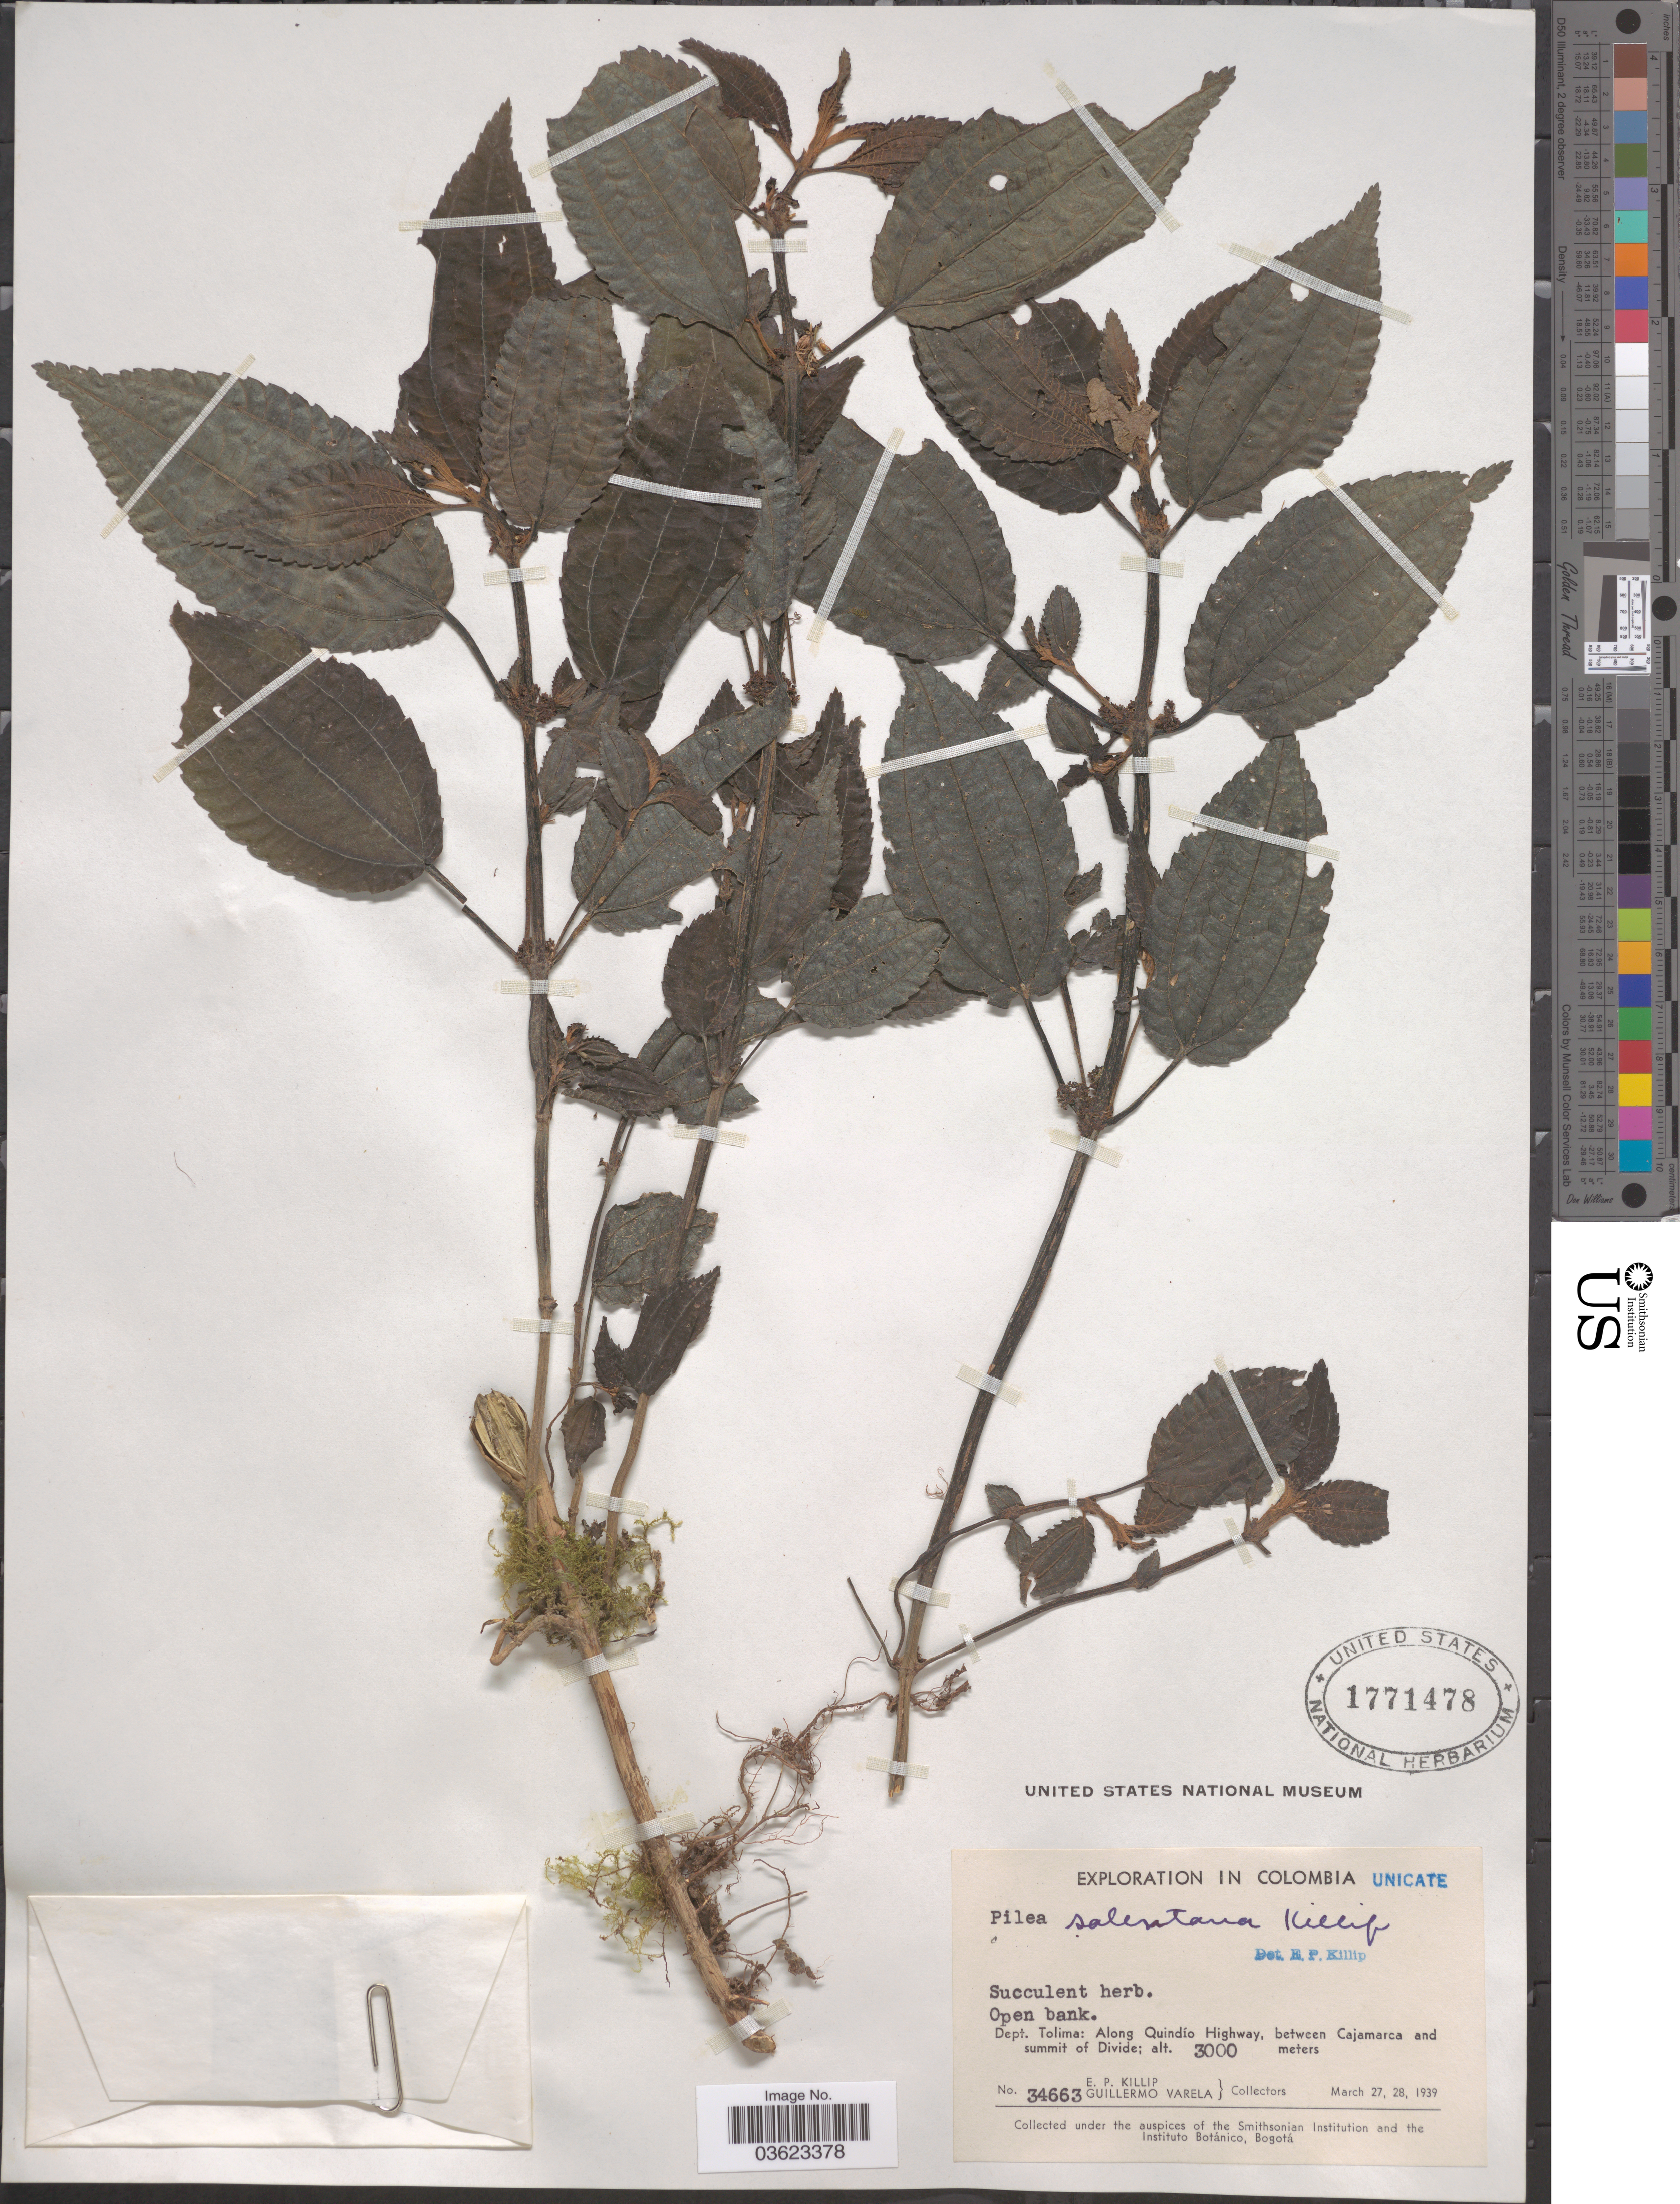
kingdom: Plantae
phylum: Tracheophyta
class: Magnoliopsida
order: Rosales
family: Urticaceae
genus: Pilea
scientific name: Pilea salentana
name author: Killip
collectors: E. P. Killip & G. Varela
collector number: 34663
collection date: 1939-03-27/1939-03-28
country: Colombia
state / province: Tolima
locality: Dept. Tolima: Along Quindío Highway, between Cajamarca and summit of Divide.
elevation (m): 3000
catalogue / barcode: US 1771478